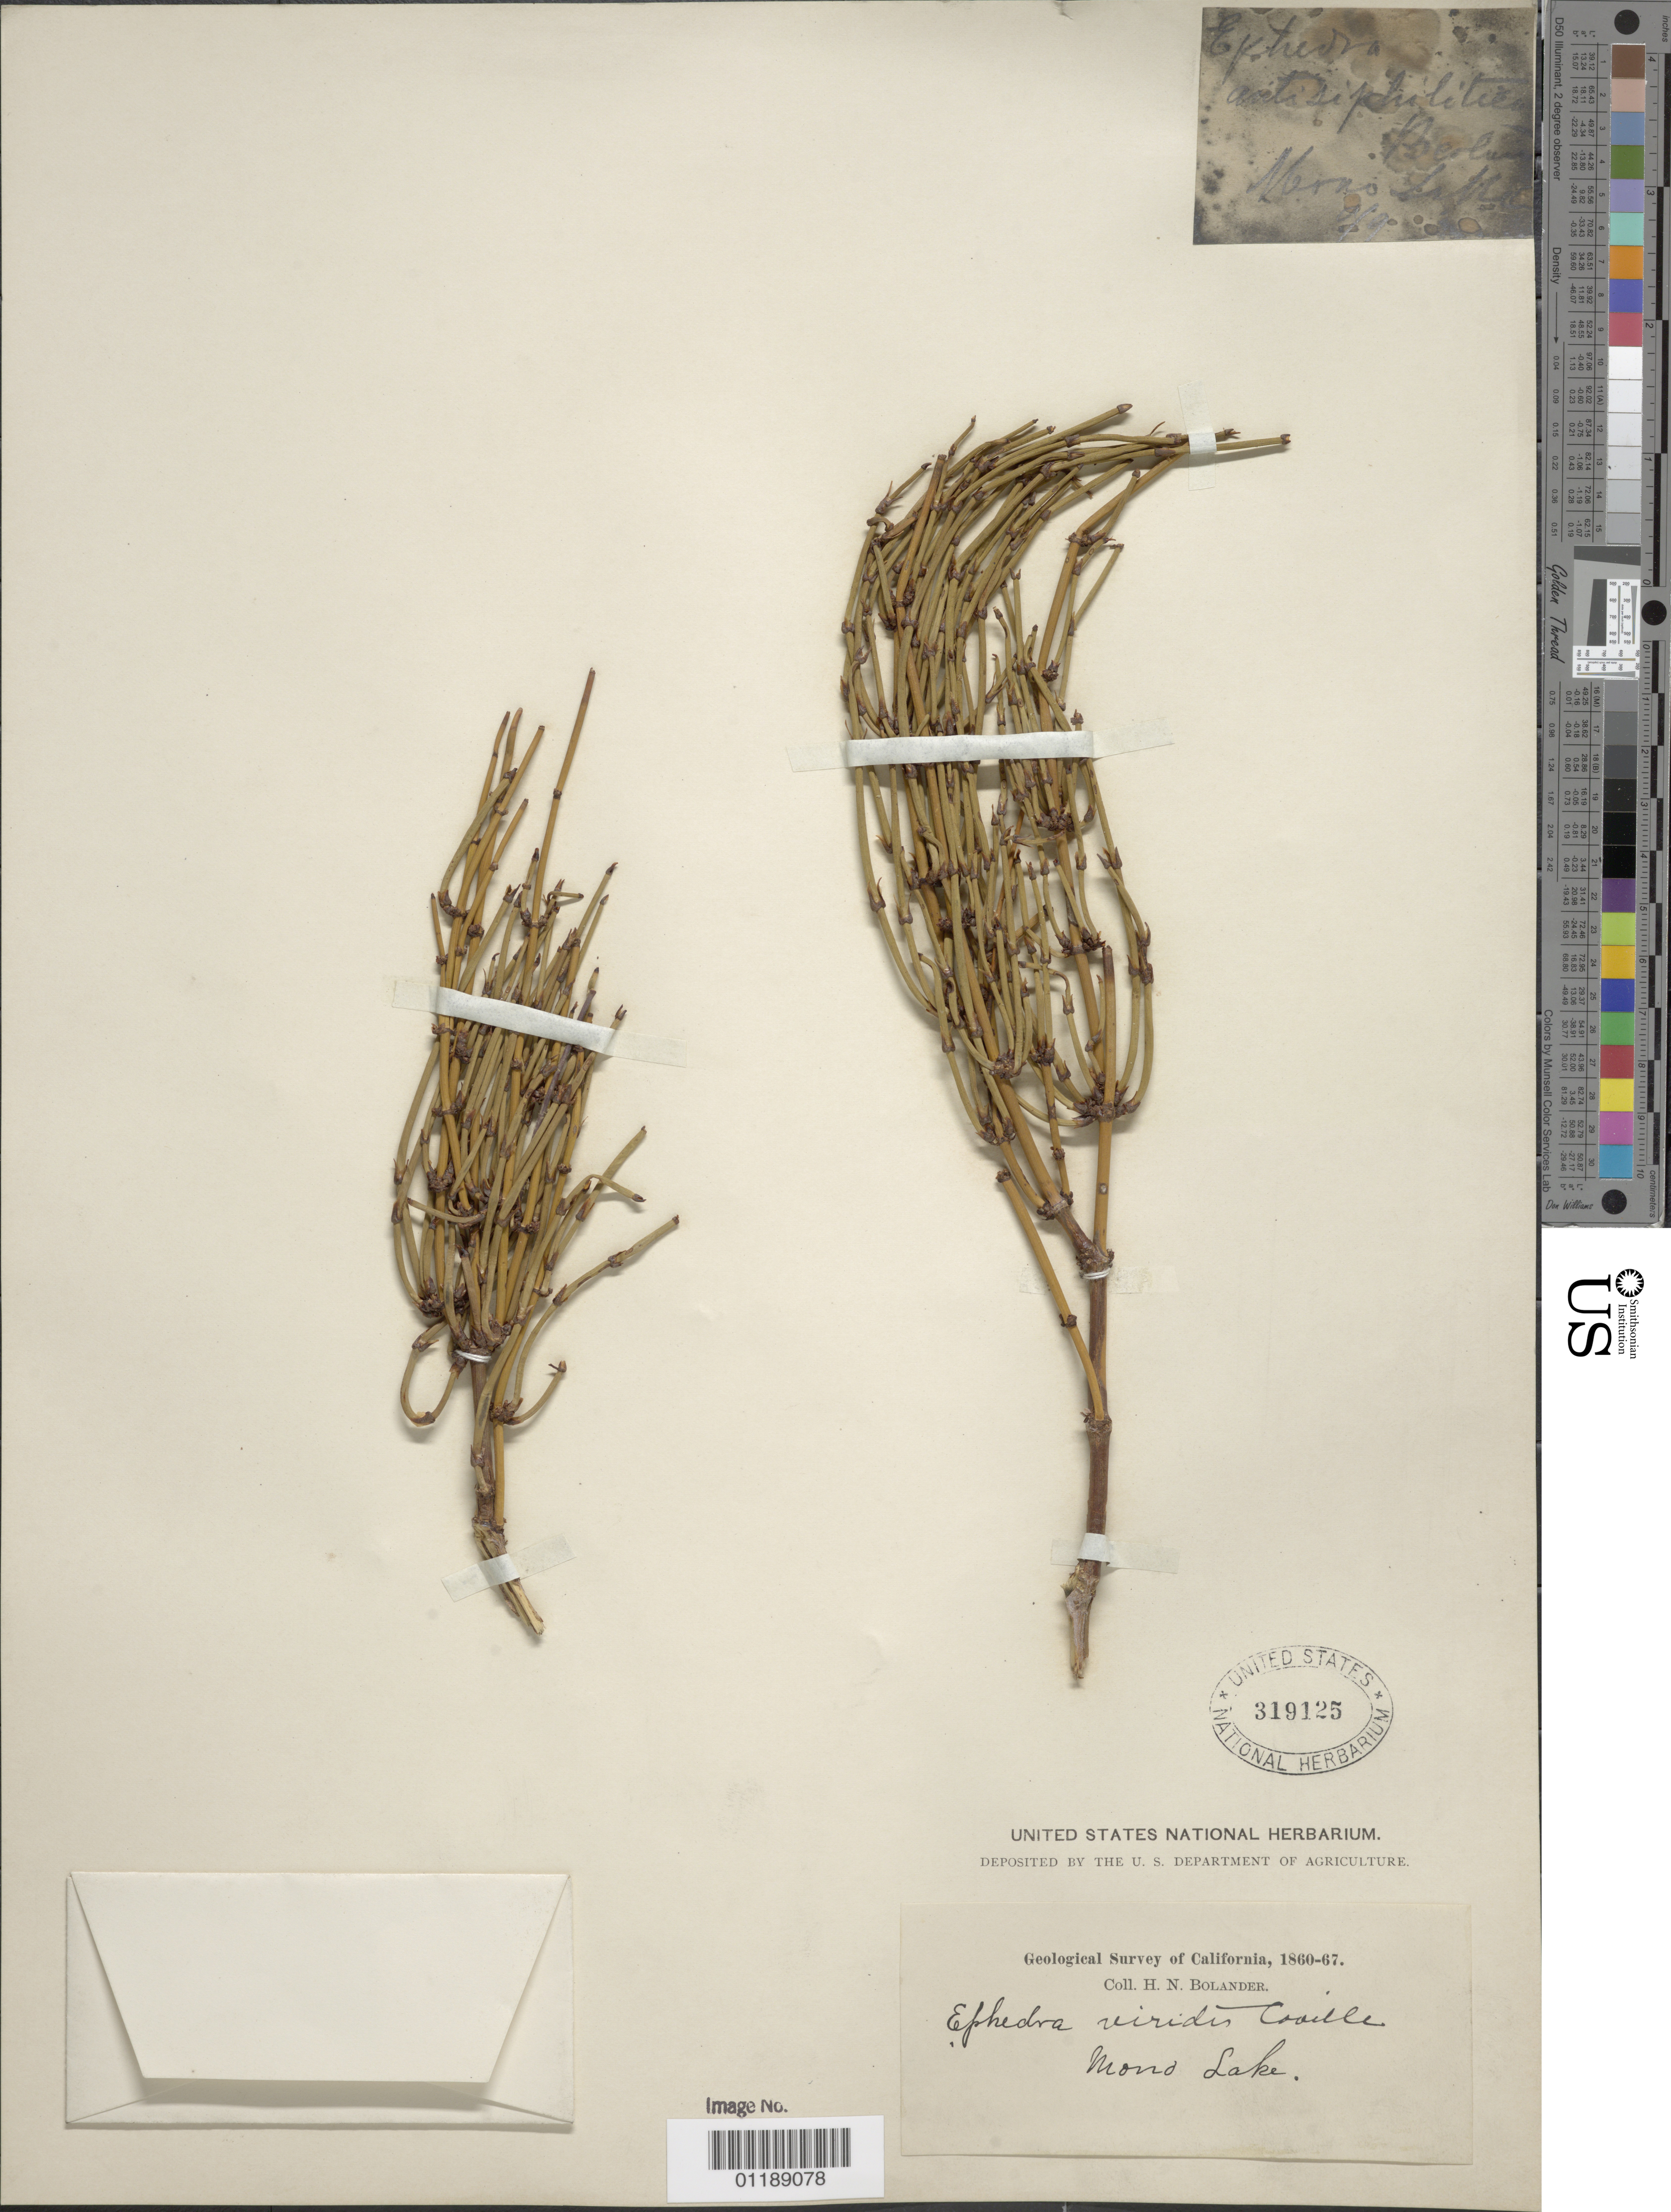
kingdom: Plantae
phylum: Tracheophyta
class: Gnetopsida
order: Ephedrales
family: Ephedraceae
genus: Ephedra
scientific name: Ephedra viridis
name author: Coville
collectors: H. Bolander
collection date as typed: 1860 to -- -- 1867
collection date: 1860/1867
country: United States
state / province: California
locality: Mono Lake.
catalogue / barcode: US 319125